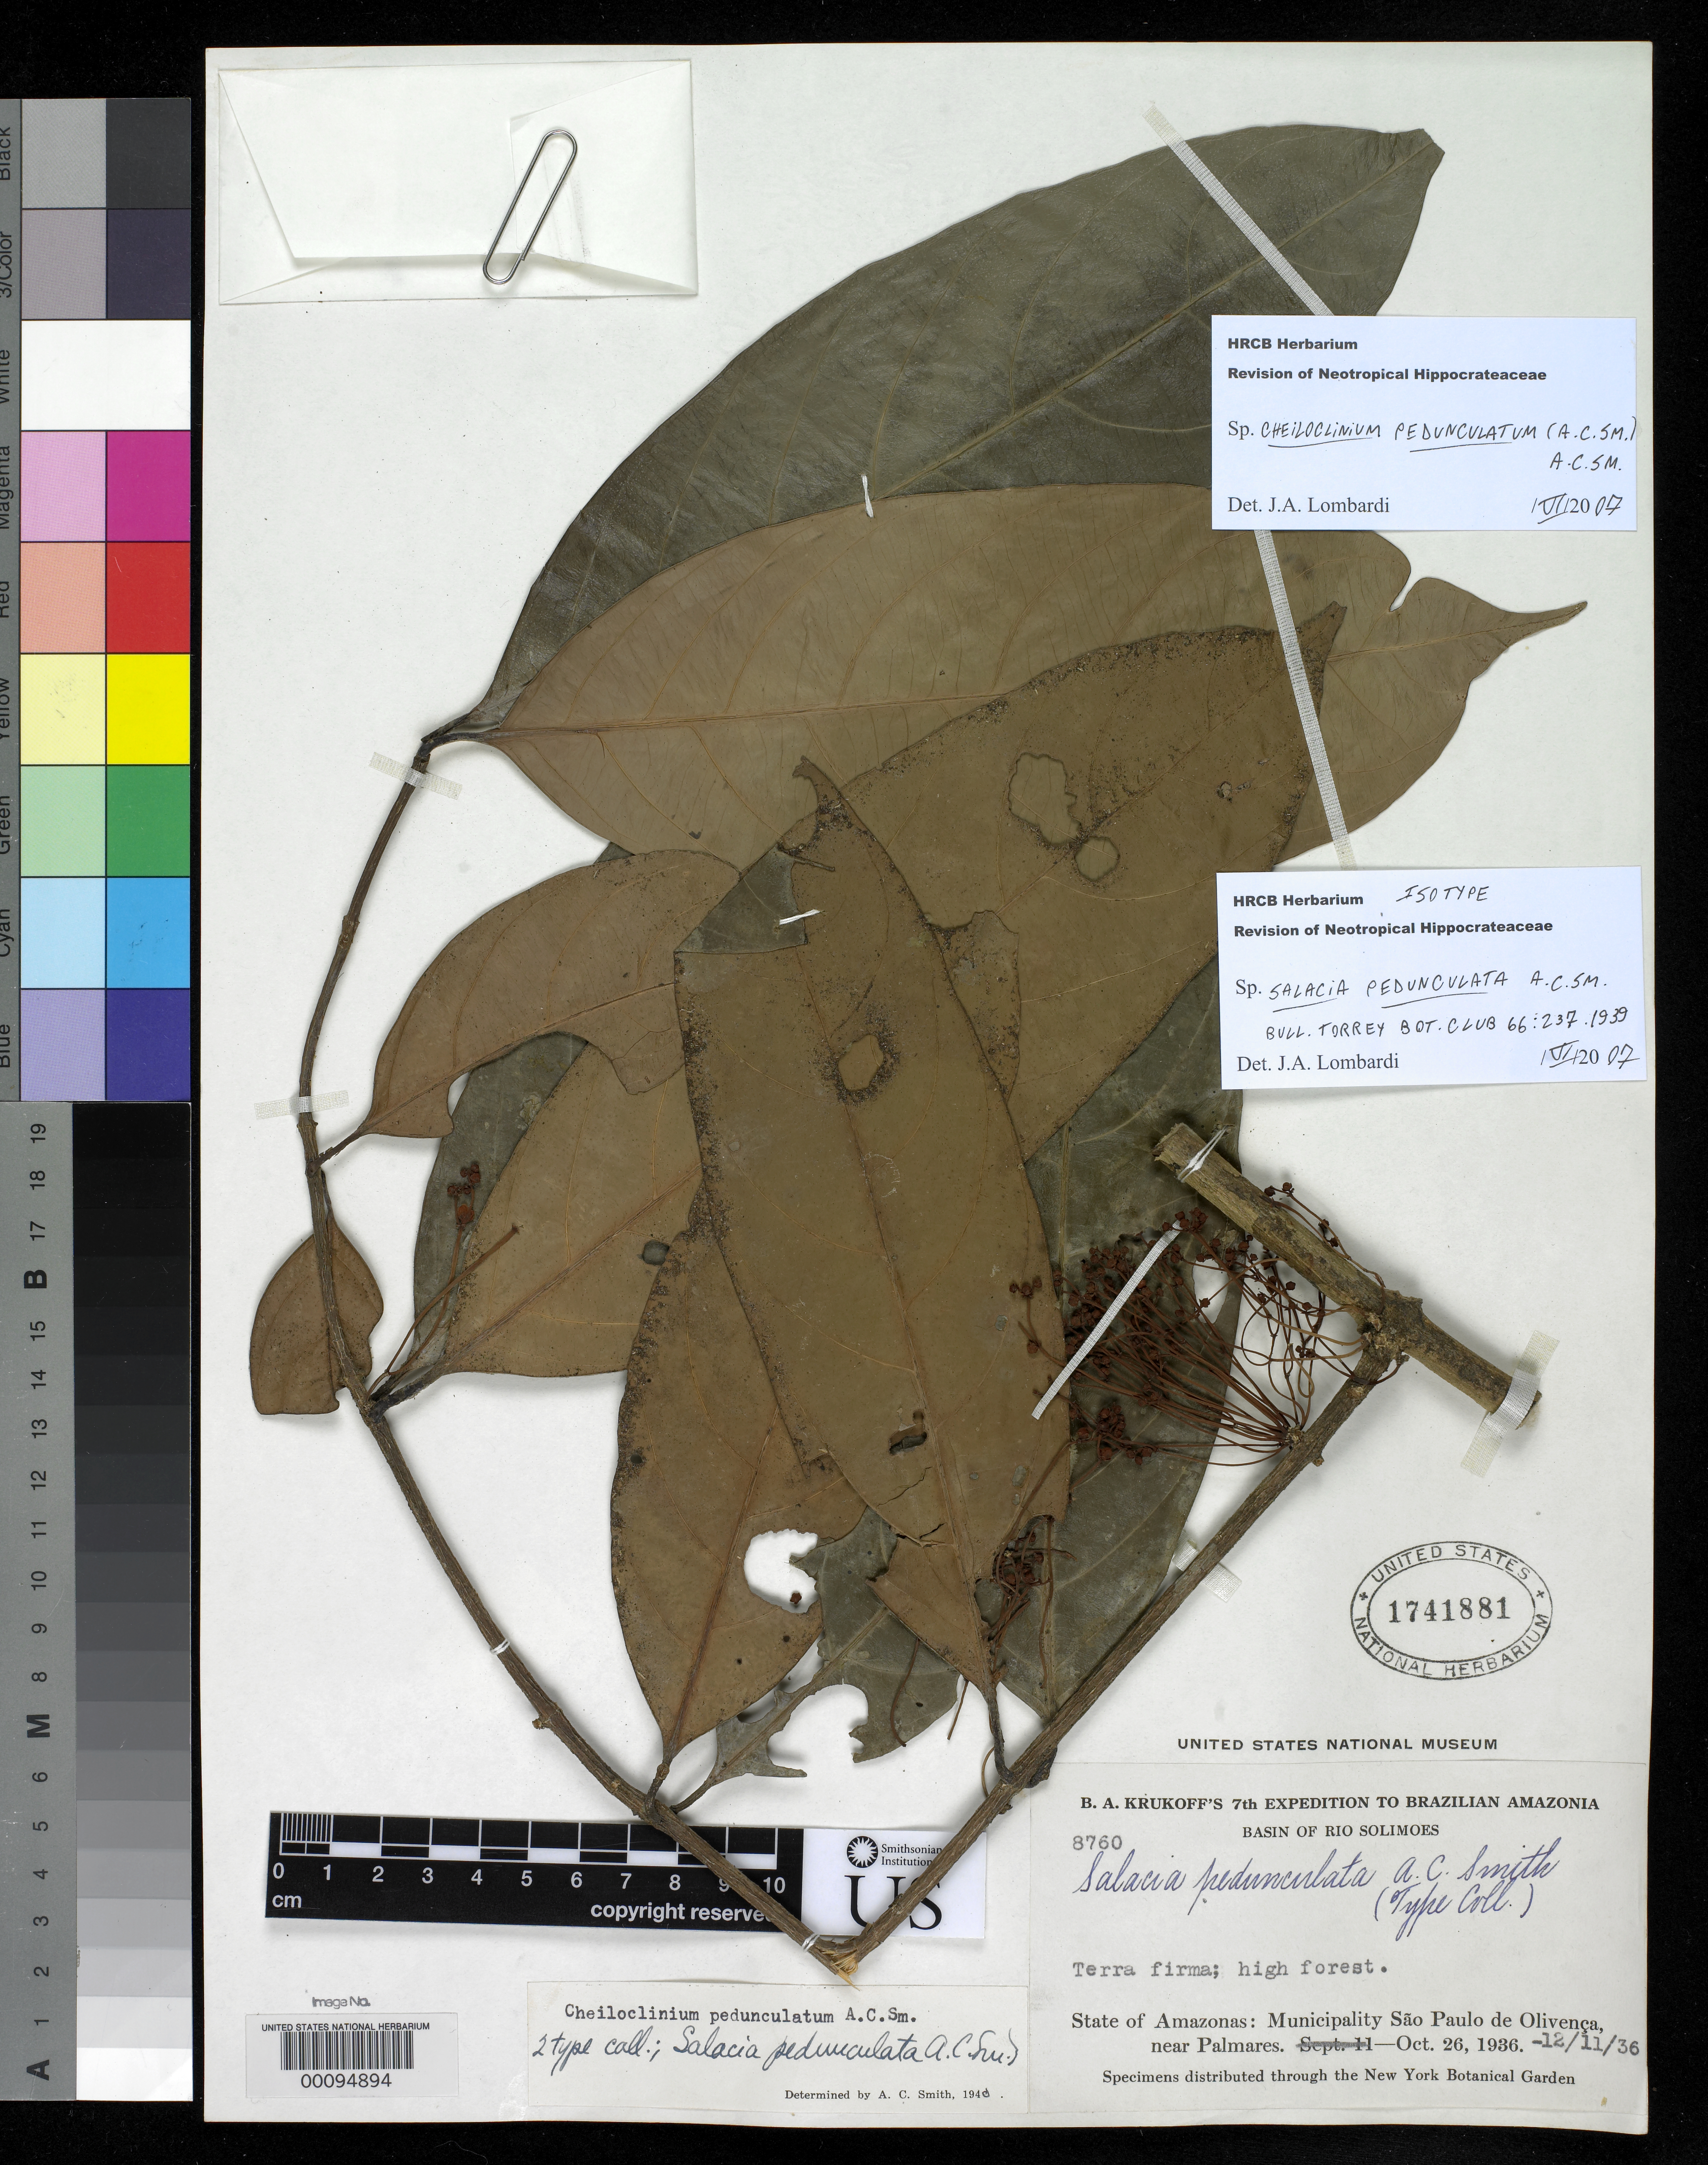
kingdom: Plantae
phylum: Tracheophyta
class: Magnoliopsida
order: Celastrales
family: Celastraceae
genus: Salacia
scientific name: Salacia pedunculata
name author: A.C. Sm.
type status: Isotype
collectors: B. A. Krukoff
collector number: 8760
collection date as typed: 26 Oct 1936 to -- Dec 1936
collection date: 1936-10-26/1936-12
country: Brazil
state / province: Amazonas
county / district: São Paulo de Olivença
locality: Near Palmares.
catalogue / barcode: US 1741881